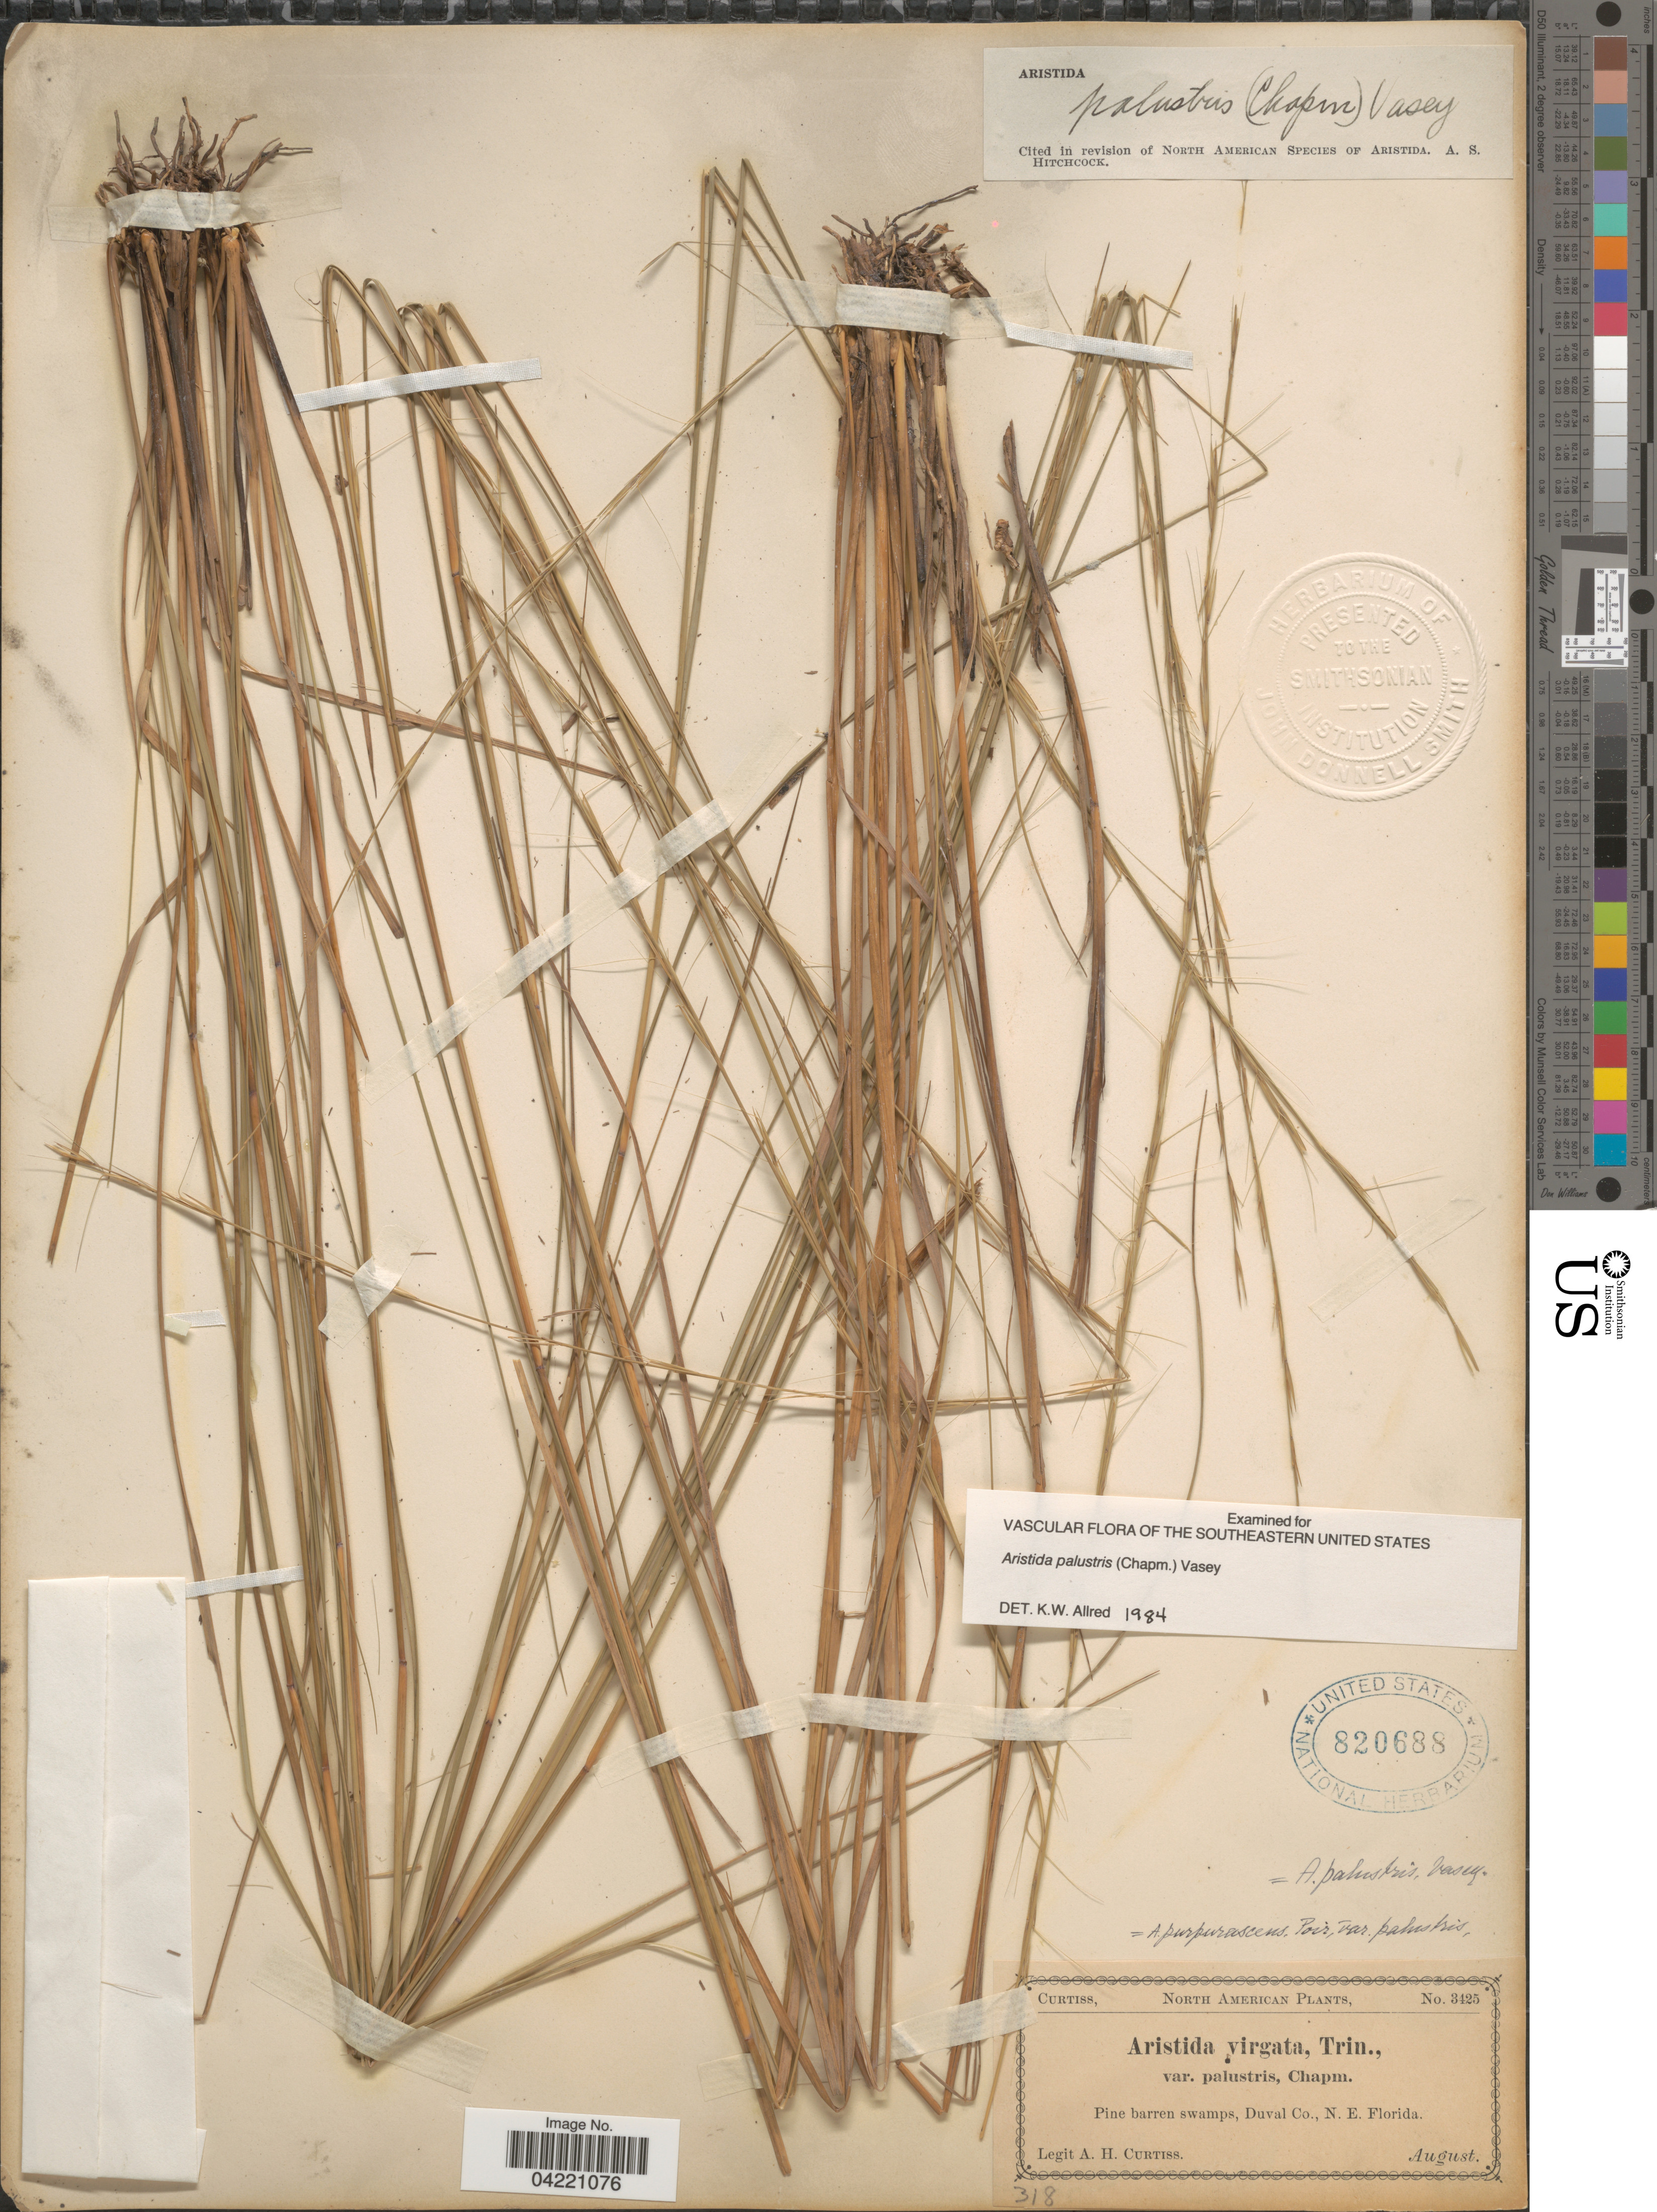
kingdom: Plantae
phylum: Tracheophyta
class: Liliopsida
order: Poales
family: Poaceae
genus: Aristida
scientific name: Aristida palustris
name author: (Chapm.) Vasey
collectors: A. H. Curtiss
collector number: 3425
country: United States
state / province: Florida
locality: Pine barren swamps, Duval Co., N.E. Florida.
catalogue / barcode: US 820688